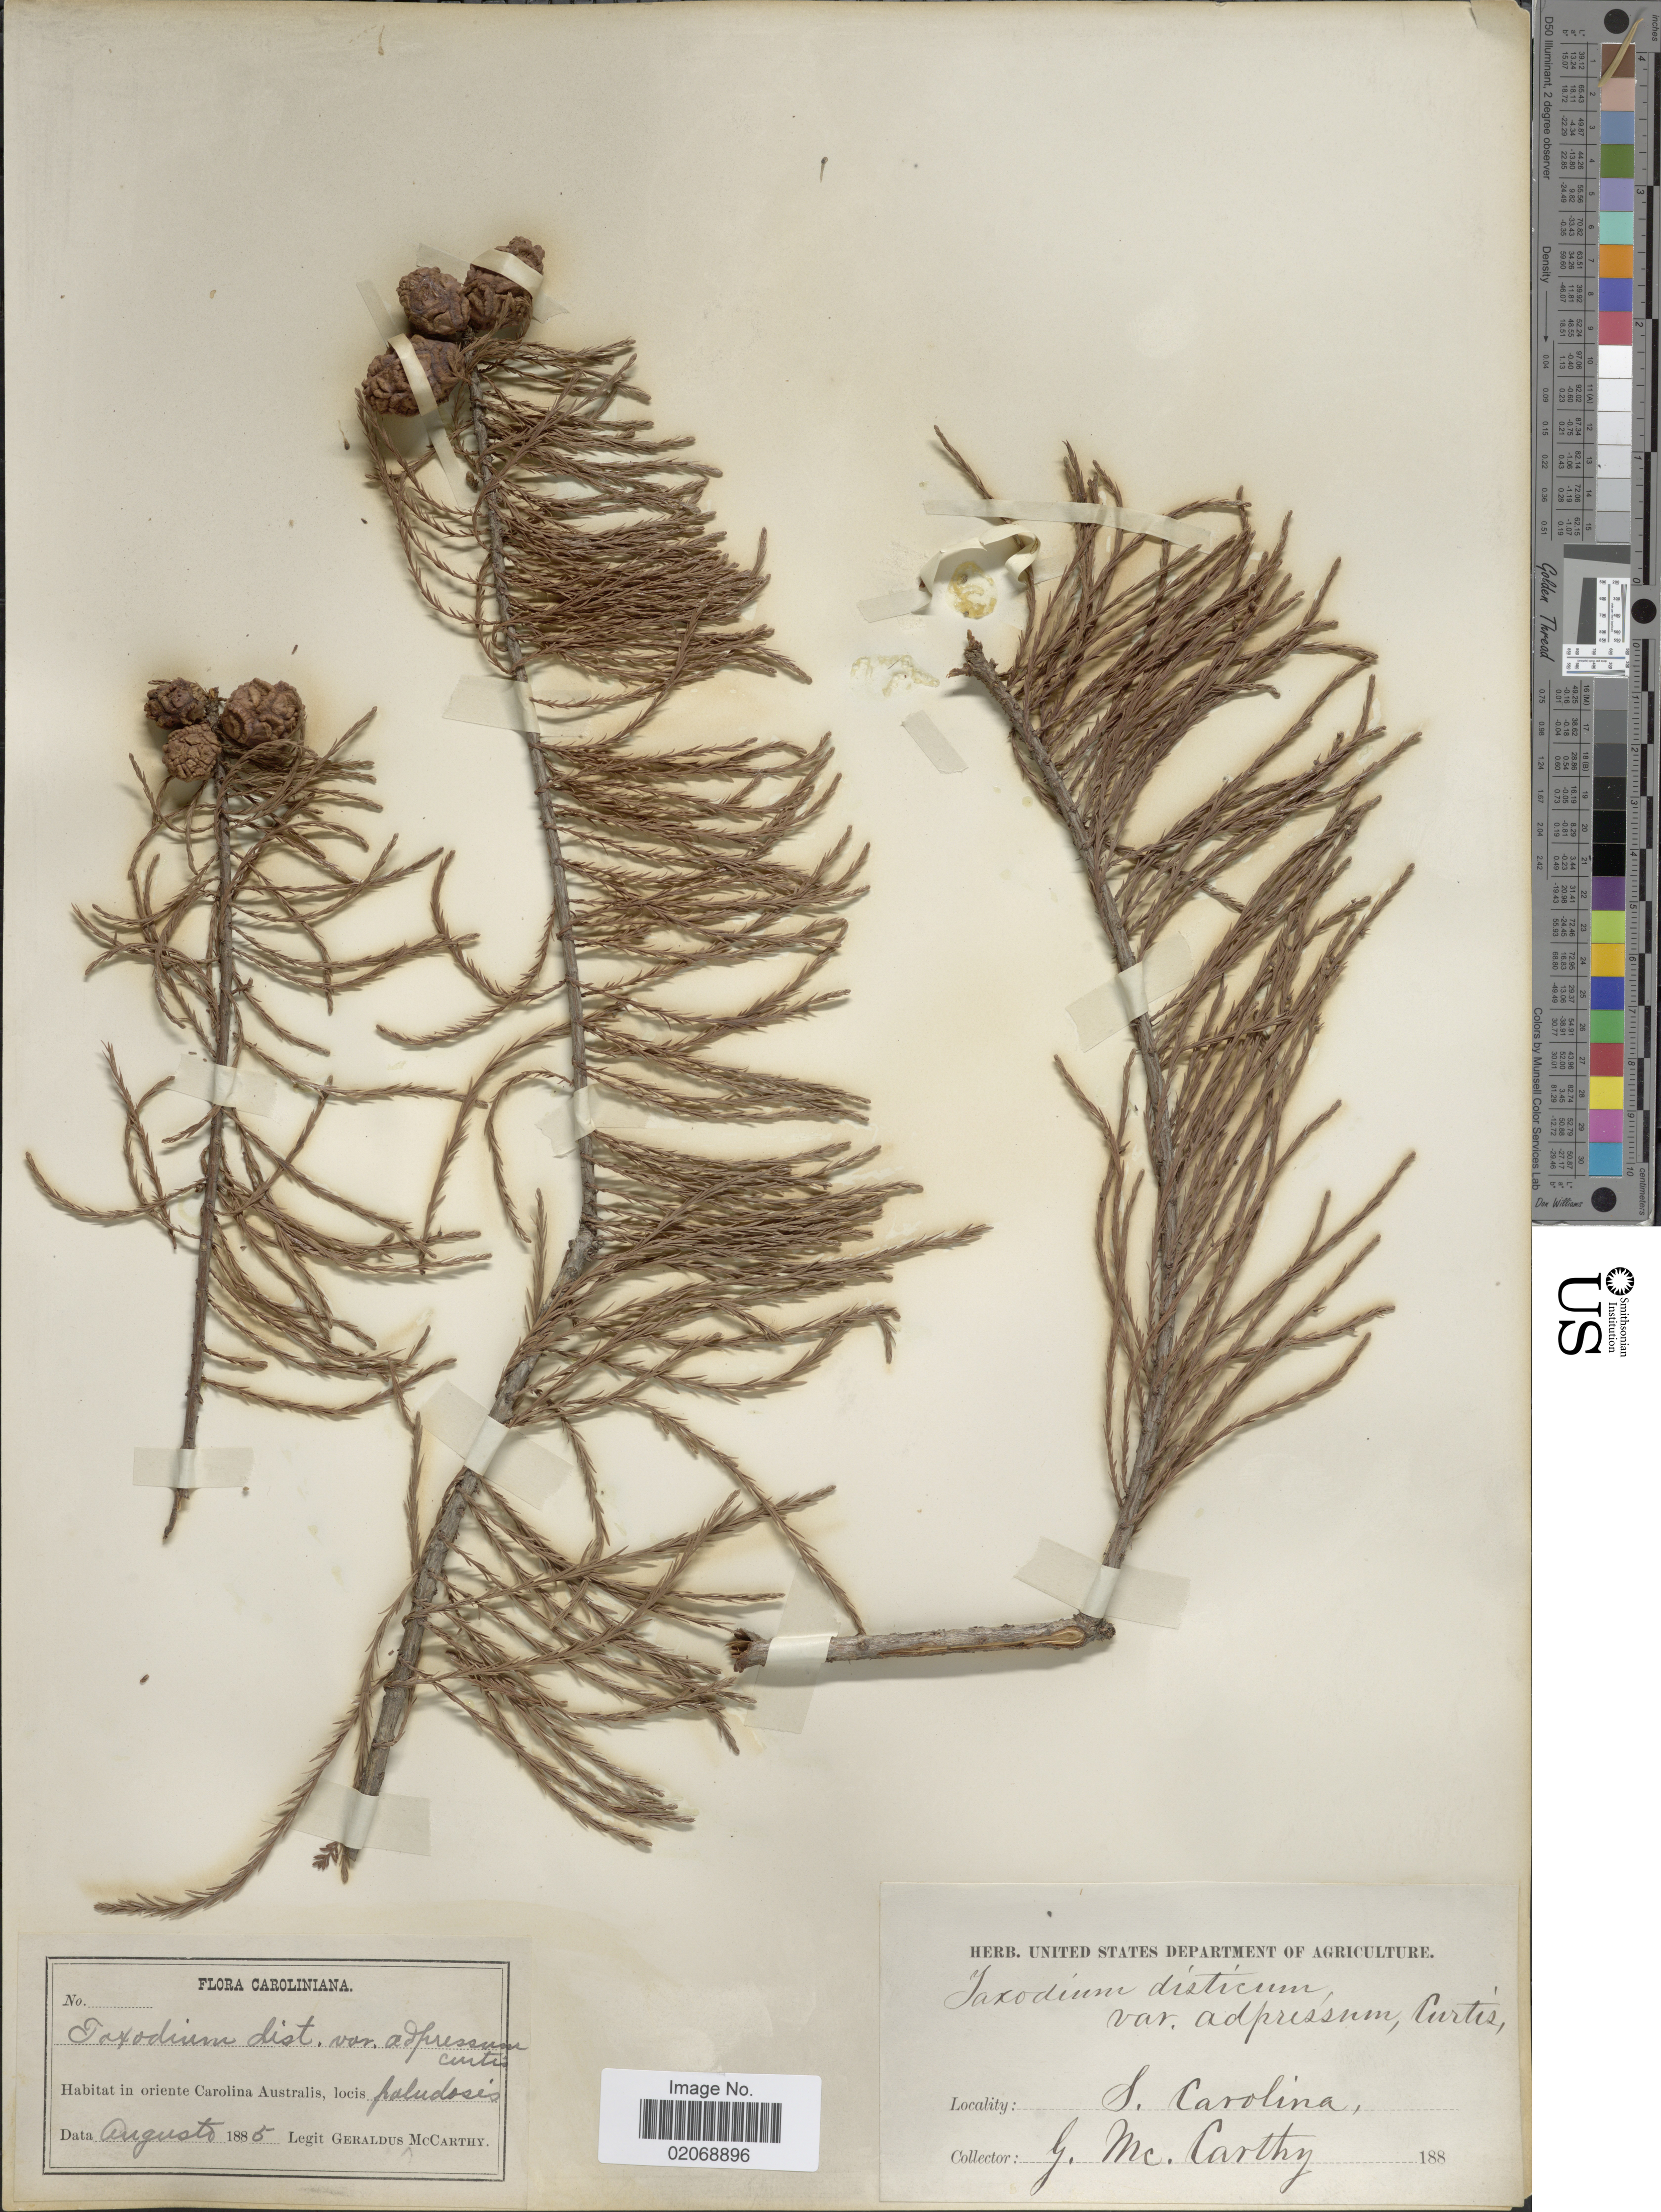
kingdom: Plantae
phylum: Tracheophyta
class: Pinopsida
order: Pinales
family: Cupressaceae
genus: Taxodium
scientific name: Taxodium ascendens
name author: Brongn.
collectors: M. McCarthy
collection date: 1885-08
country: United States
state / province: South Carolina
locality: Carolina Australis